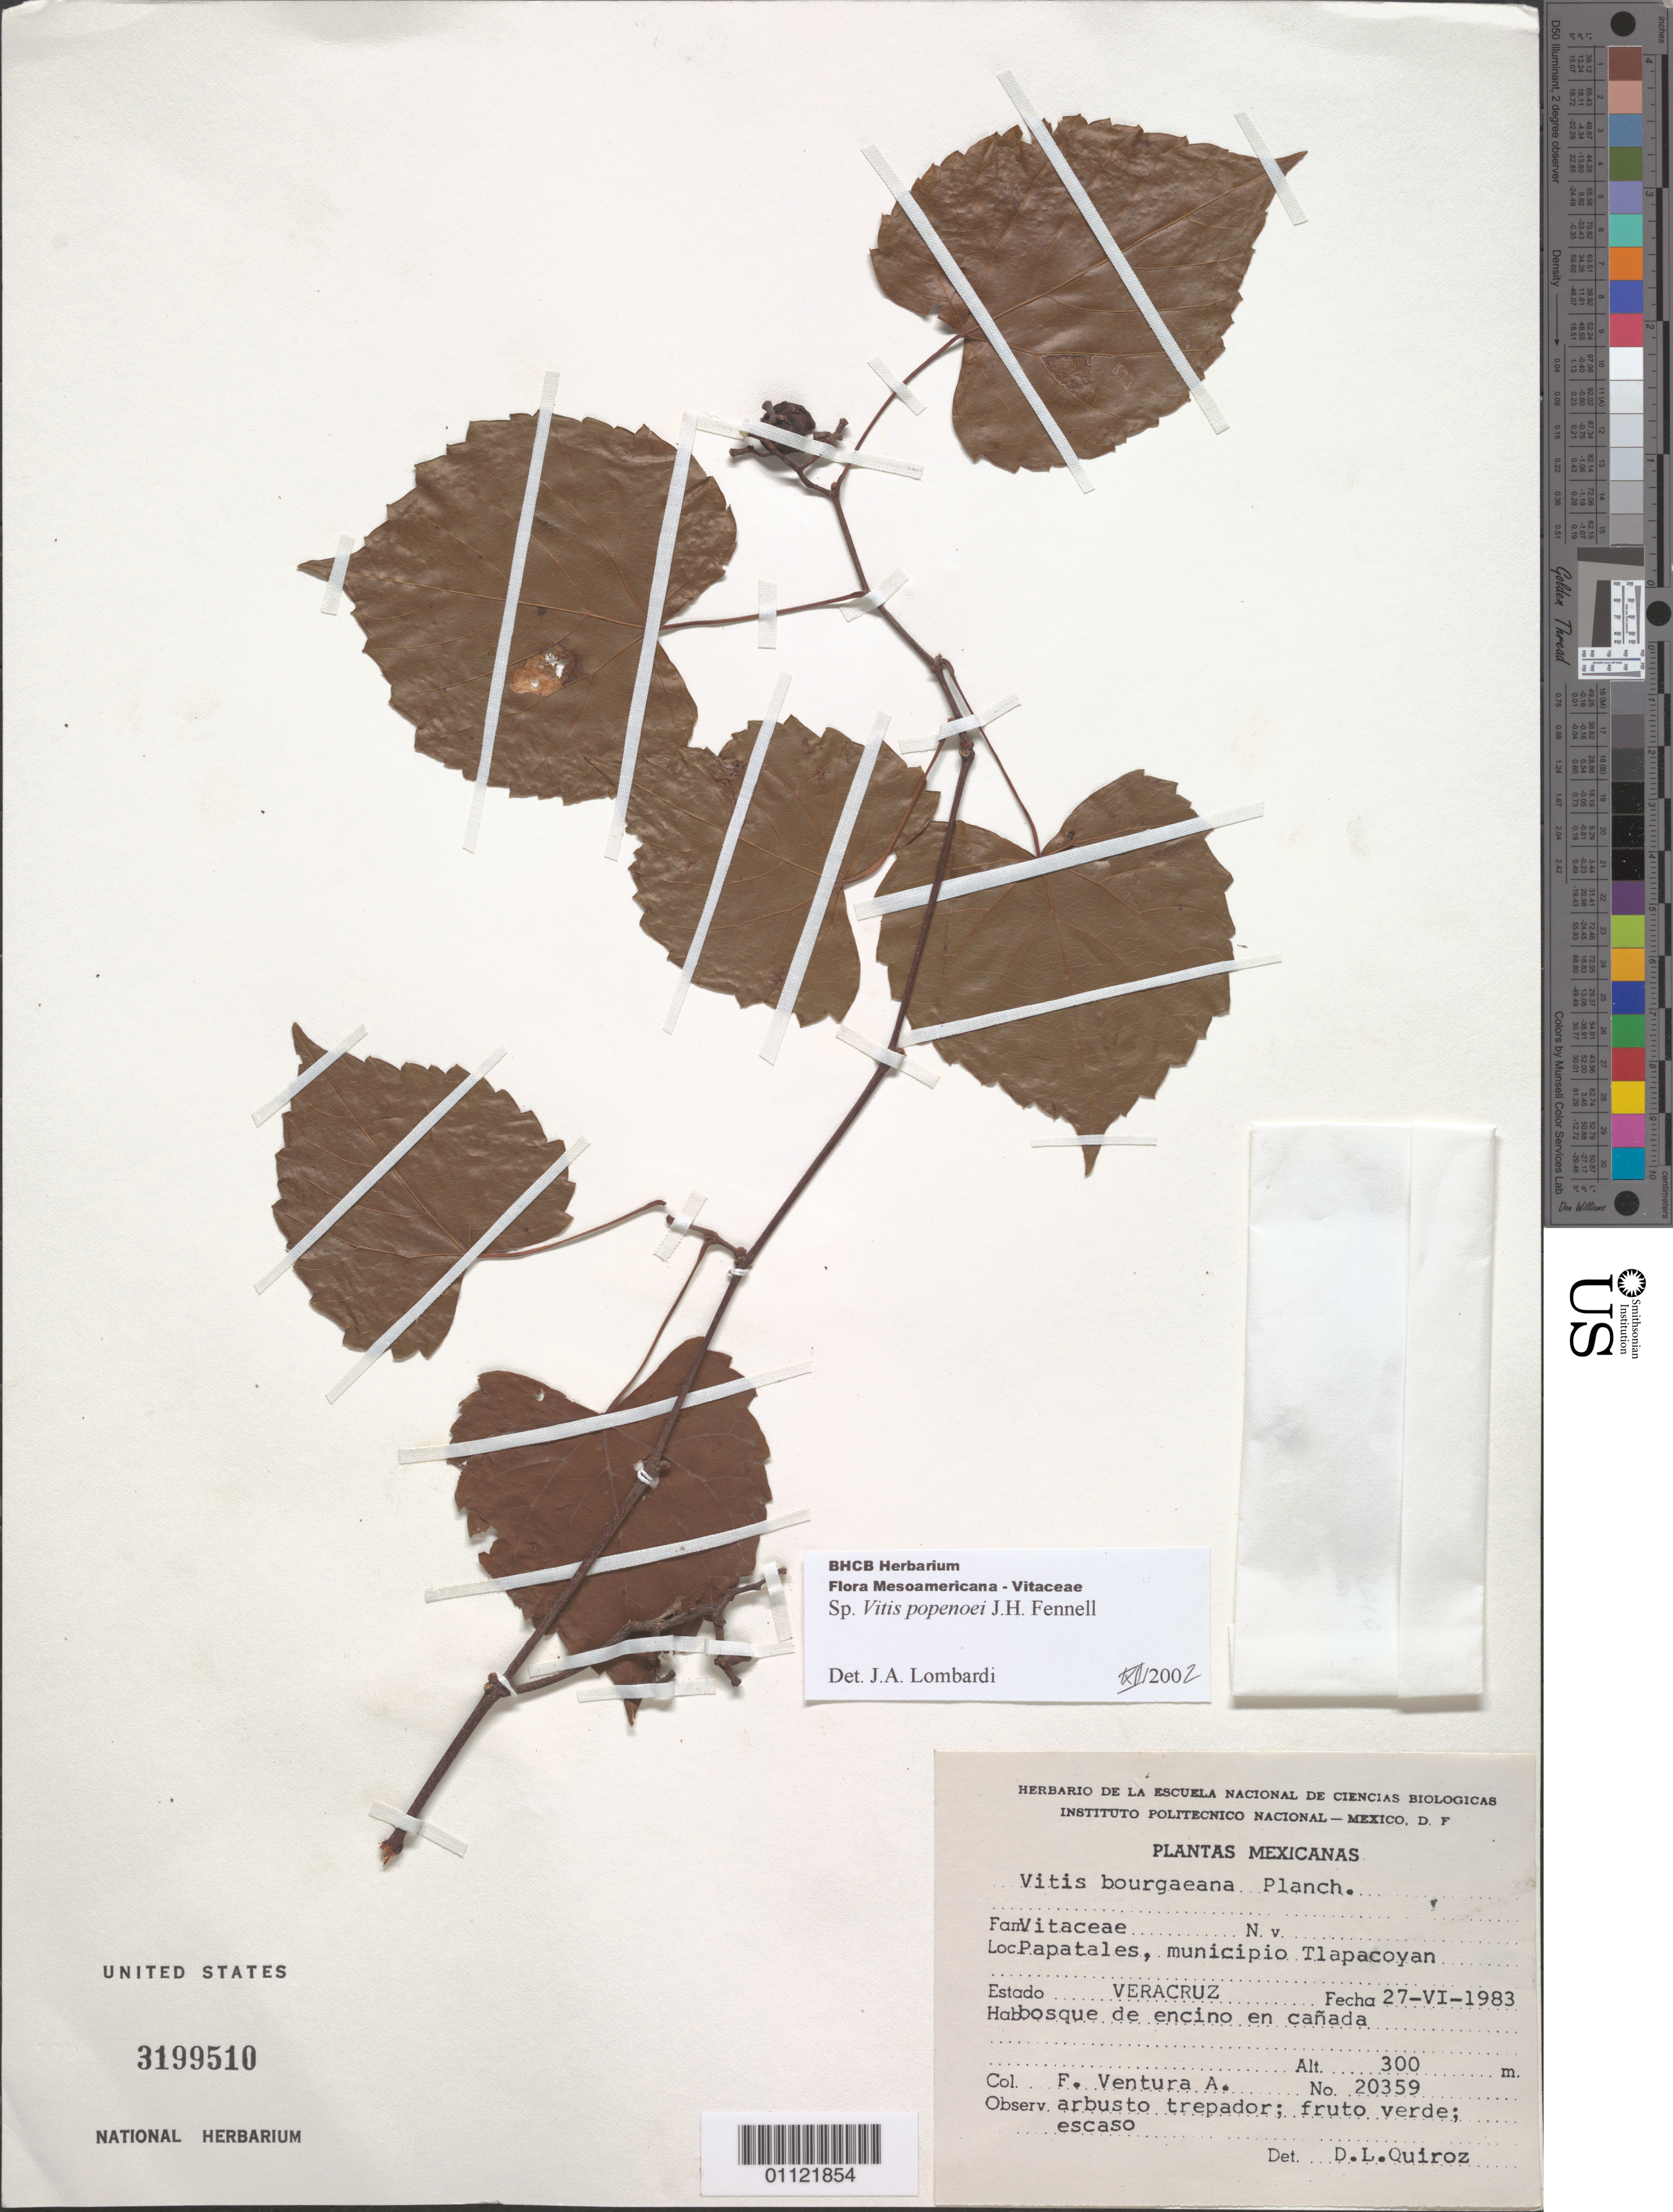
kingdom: Plantae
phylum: Tracheophyta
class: Magnoliopsida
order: Vitales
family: Vitaceae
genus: Vitis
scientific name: Vitis popenoei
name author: J.L. Fennell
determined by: Lombardi, Julio A.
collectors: F. Ventura A.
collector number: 20359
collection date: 1983-06-27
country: Mexico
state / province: Veracruz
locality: Papatales, municippio Tlapacoyan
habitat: bosque de encino en canada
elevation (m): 300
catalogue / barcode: US 3199510